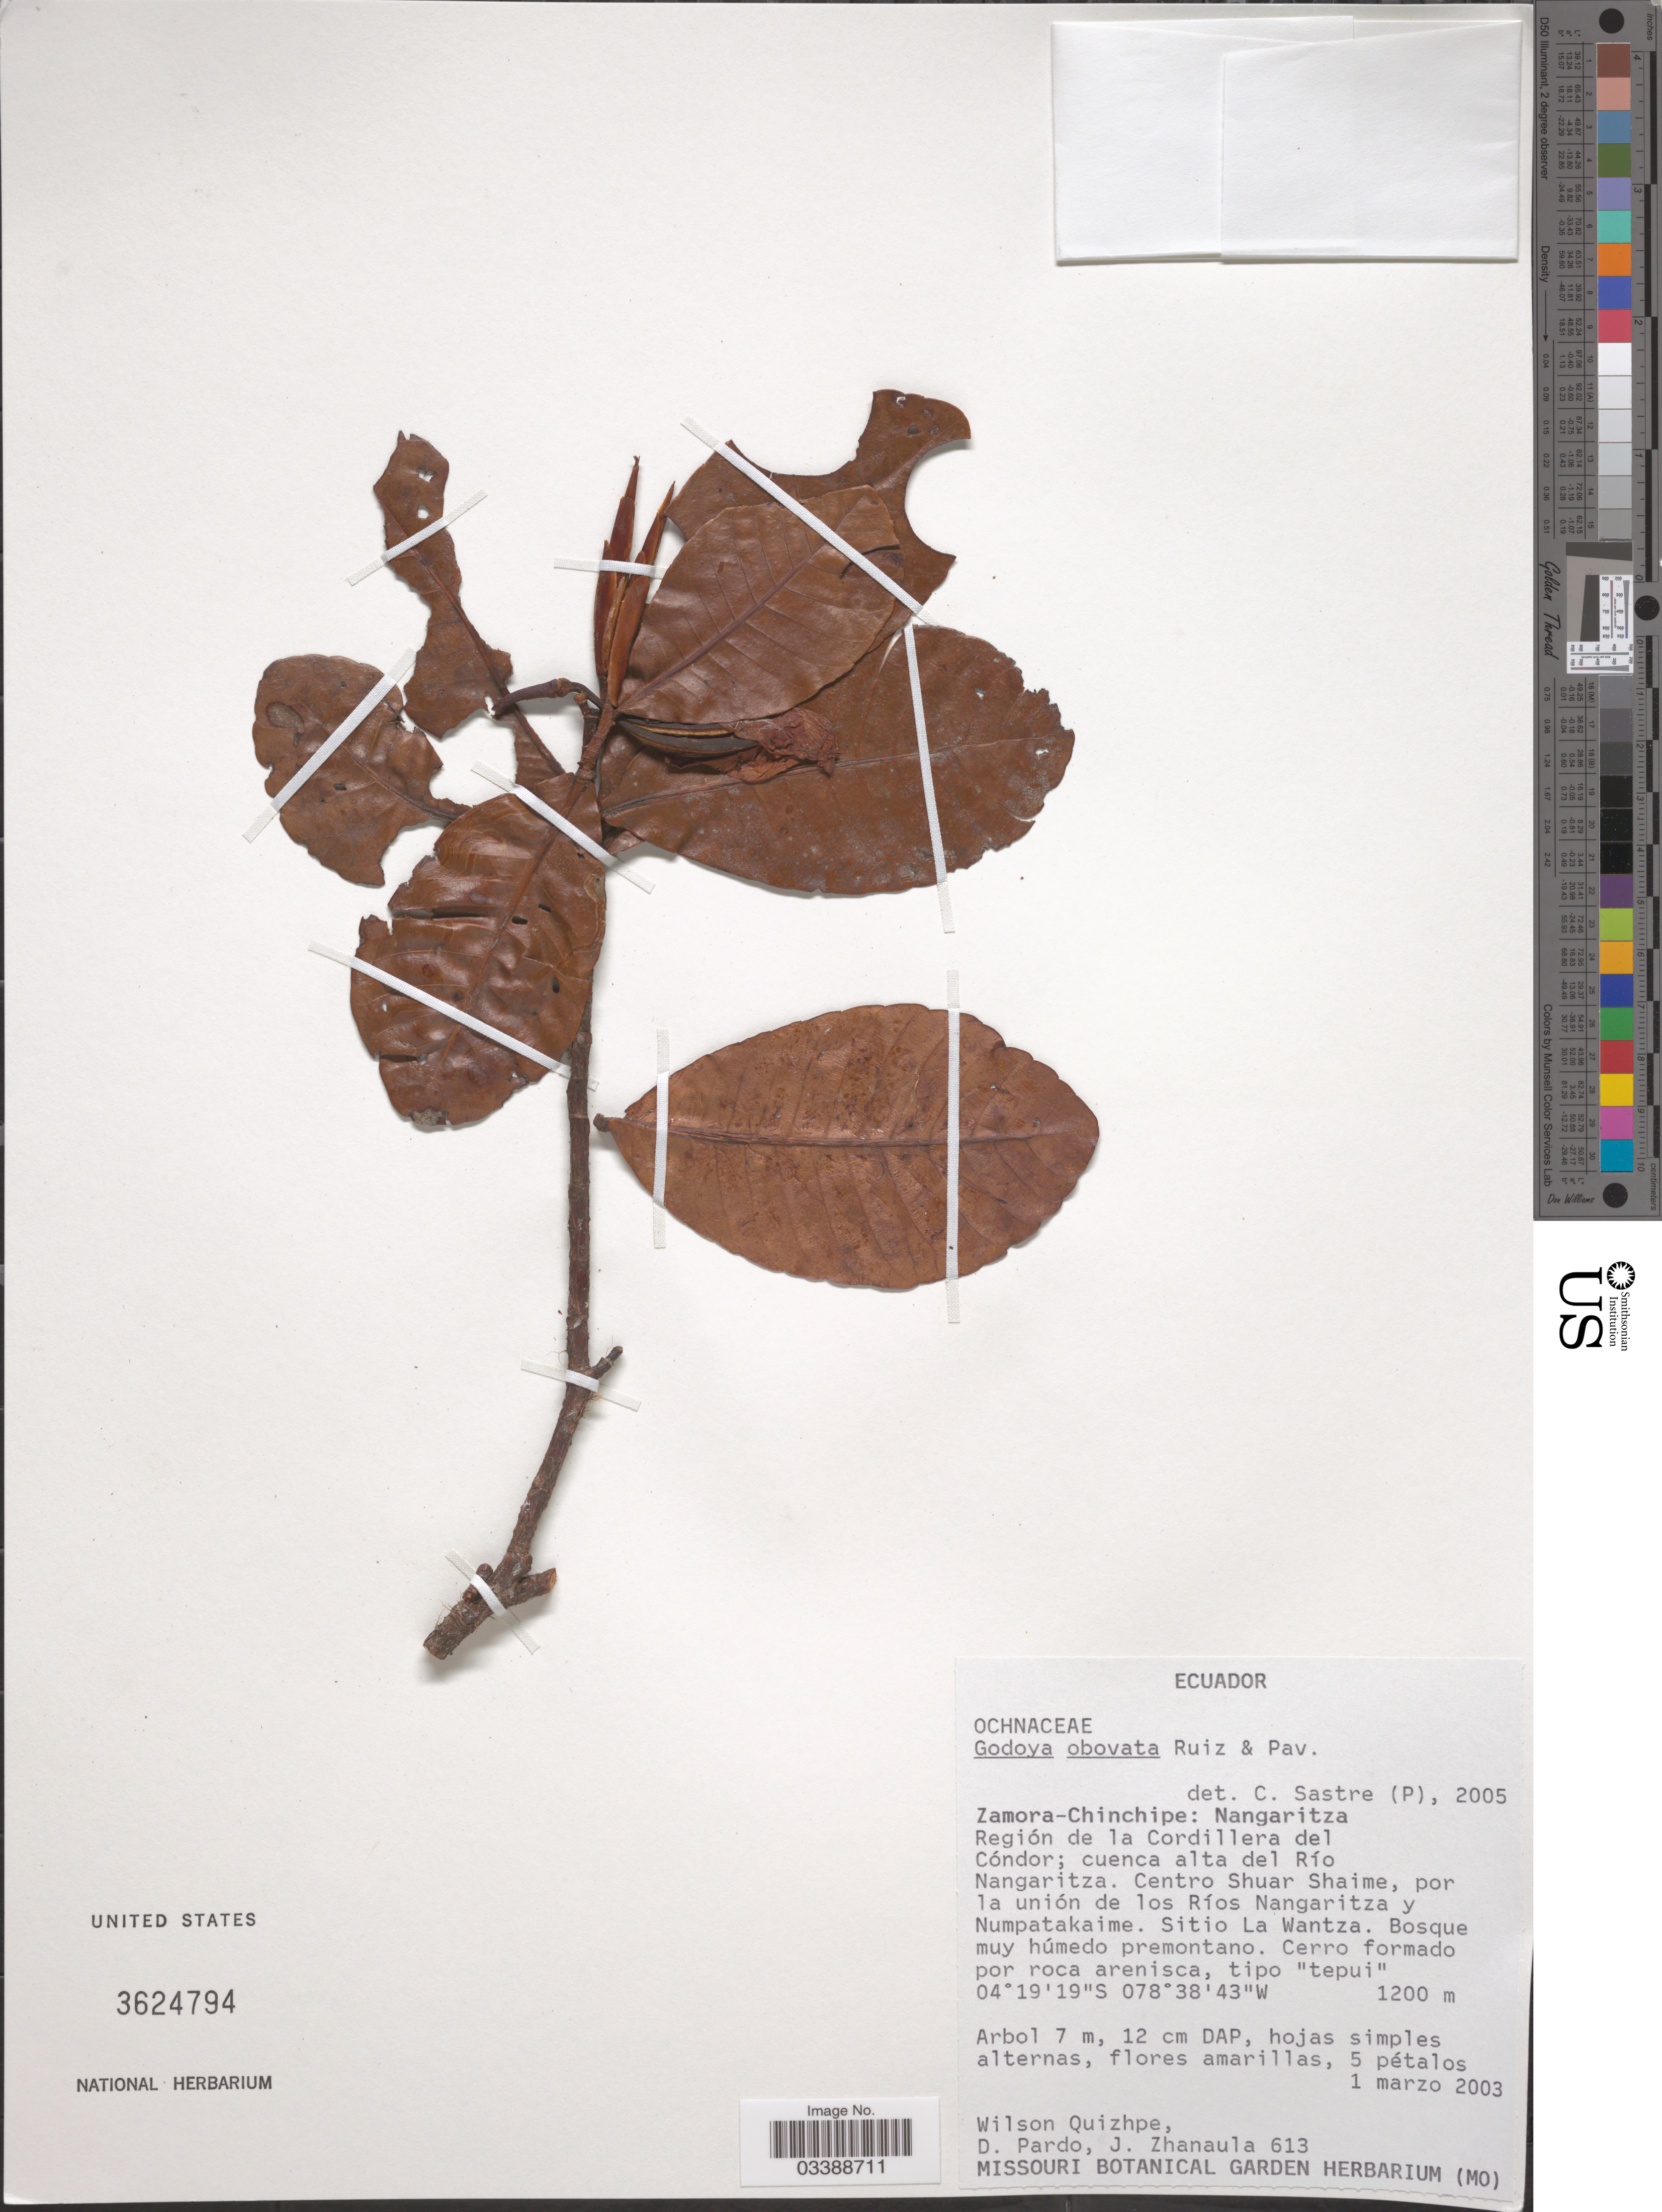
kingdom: Plantae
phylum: Tracheophyta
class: Magnoliopsida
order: Malpighiales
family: Ochnaceae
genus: Godoya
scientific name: Godoya obovata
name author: Ruiz & Pav.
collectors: W. Quizhpe, D. Pardo & J. Zhanaula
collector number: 613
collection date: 2003-03-01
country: Ecuador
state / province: Zamora-Chinchipe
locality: Nangaritza Región de la Cordillera del Cóndor; cuenca alta del Río Nangaritza. Centro Shuar Shaime, por la unión de los Ríos Nangaritza y Numpatakaime. Sitio La Wantza.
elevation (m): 1200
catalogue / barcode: US 3624794